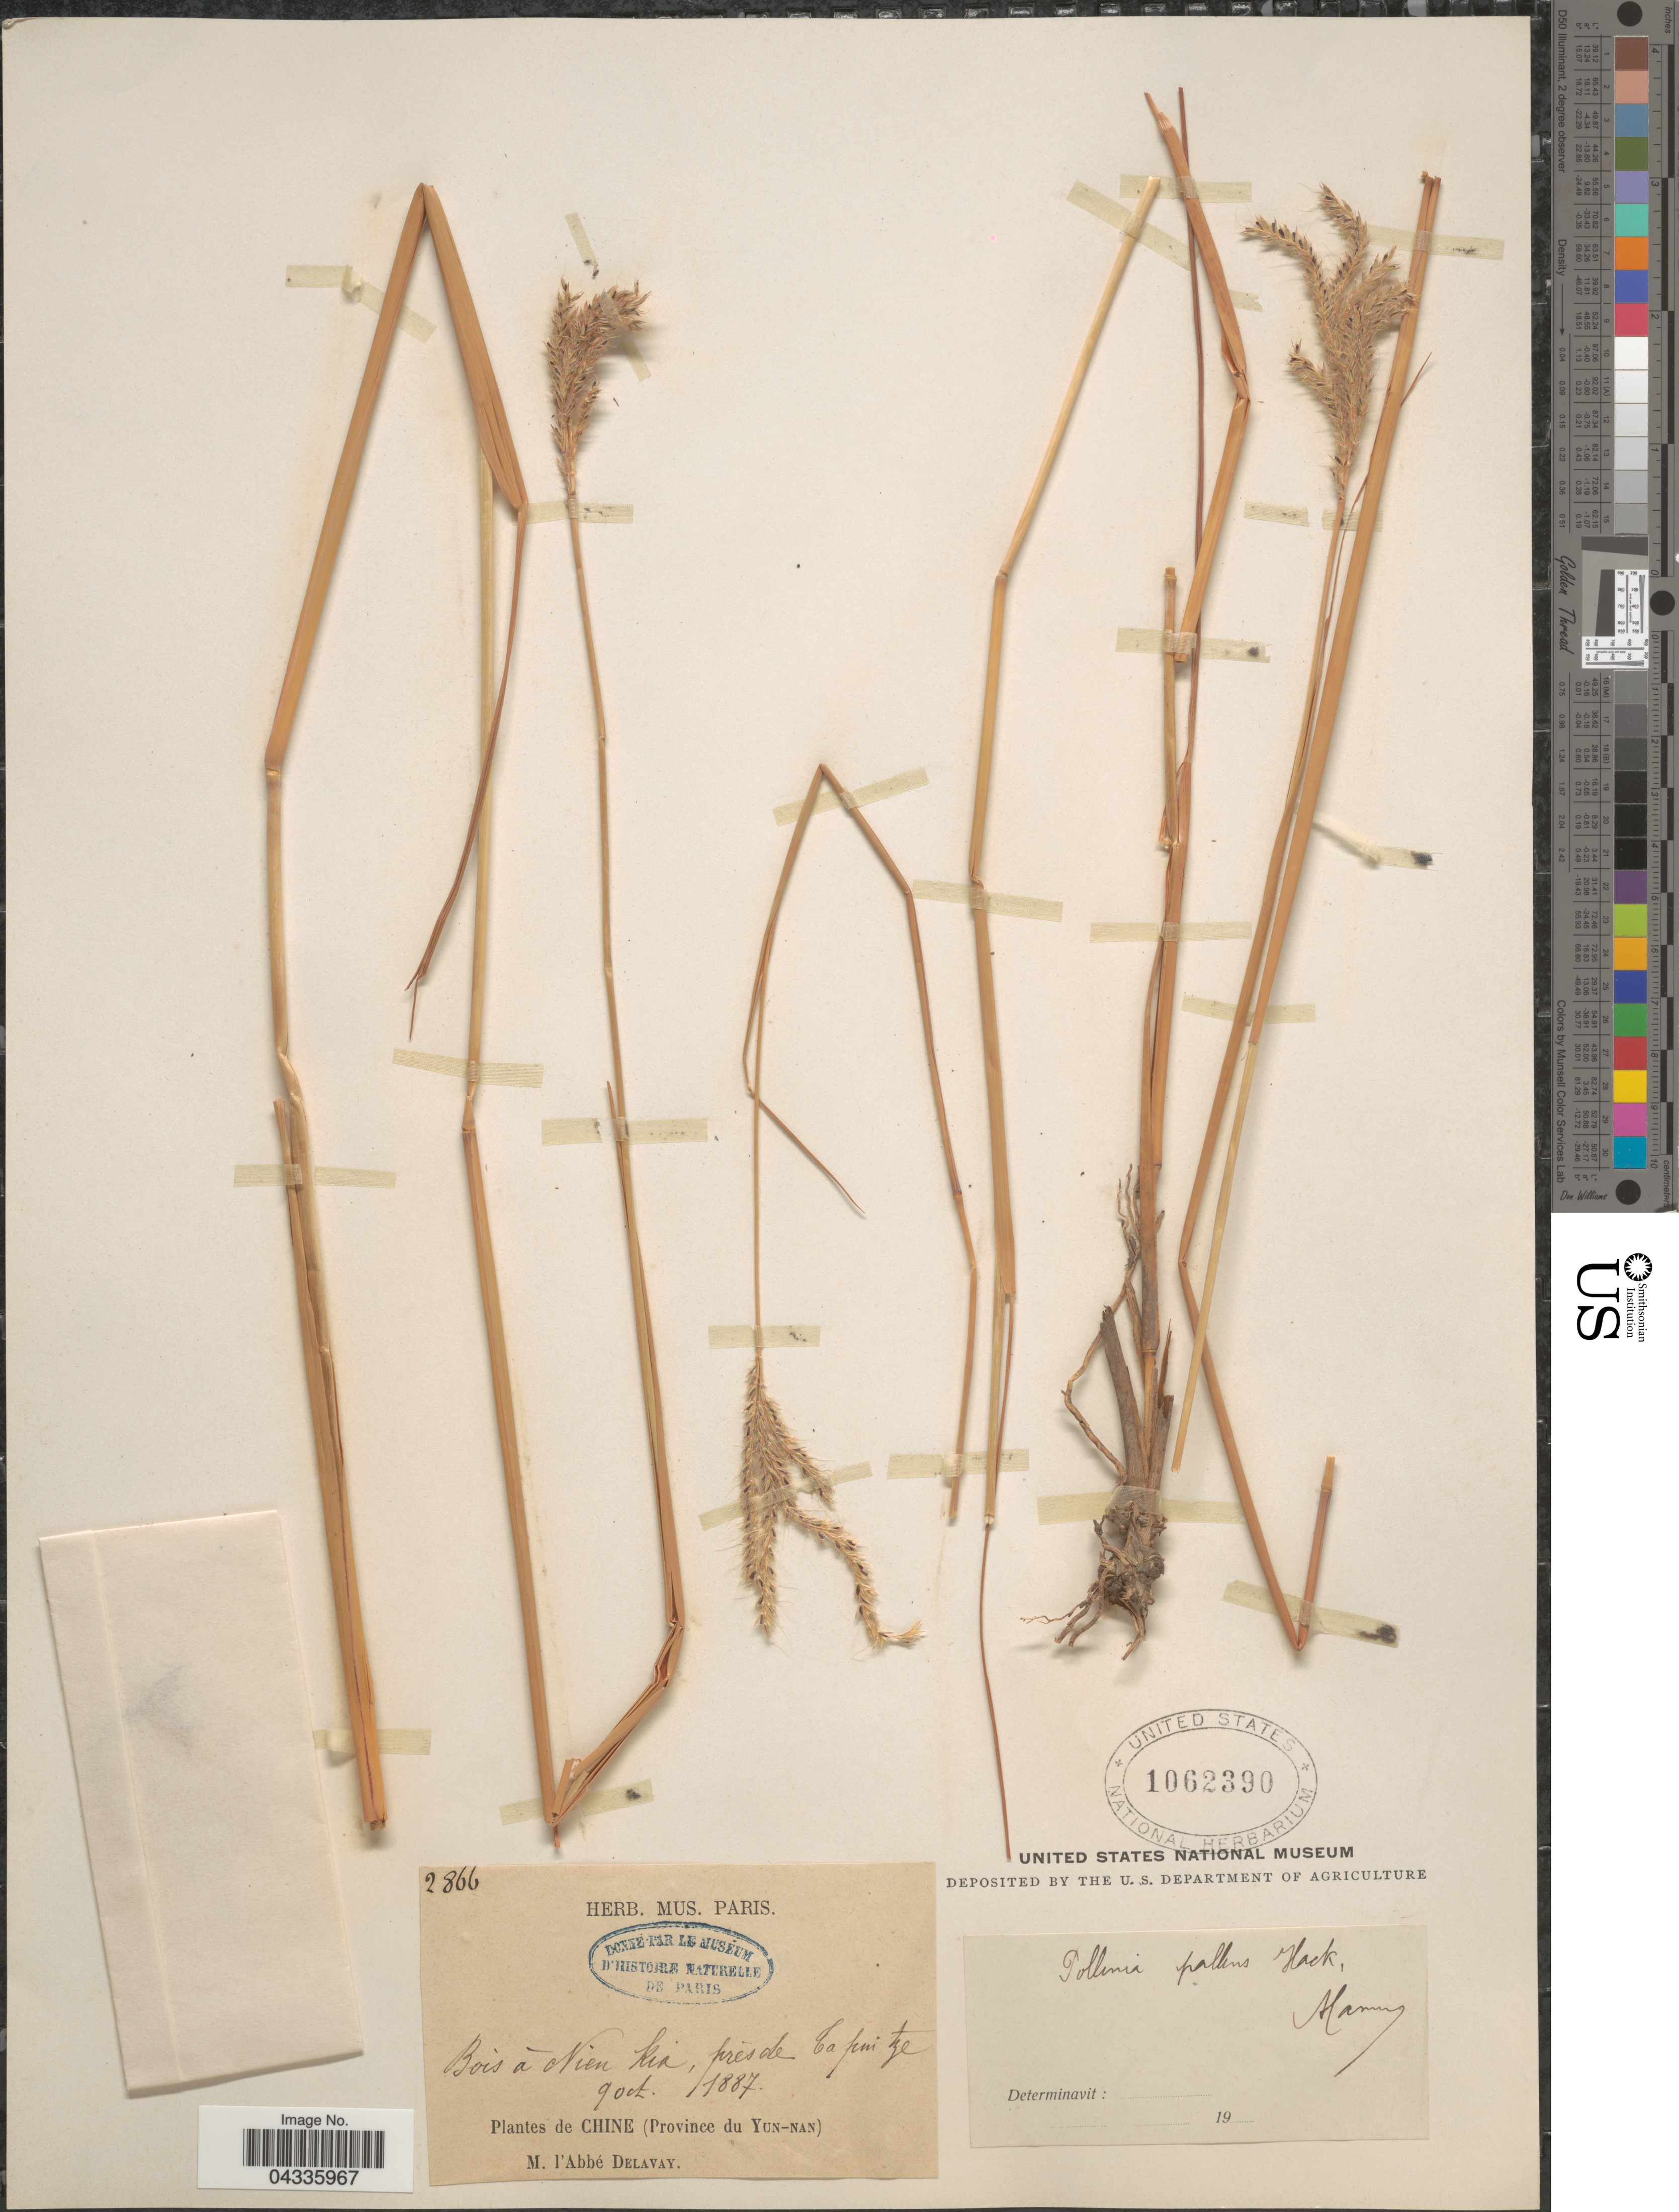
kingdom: Plantae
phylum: Tracheophyta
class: Liliopsida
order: Poales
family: Poaceae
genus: Eulalia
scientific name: Eulalia pallens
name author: (Hack.) Kuntze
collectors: P. Delavay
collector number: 2866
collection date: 1887-10-09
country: China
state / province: Yunnan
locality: Bois à Nien kia, près de Ta pin tze. (Province du Yun-nan).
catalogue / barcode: US 1062390